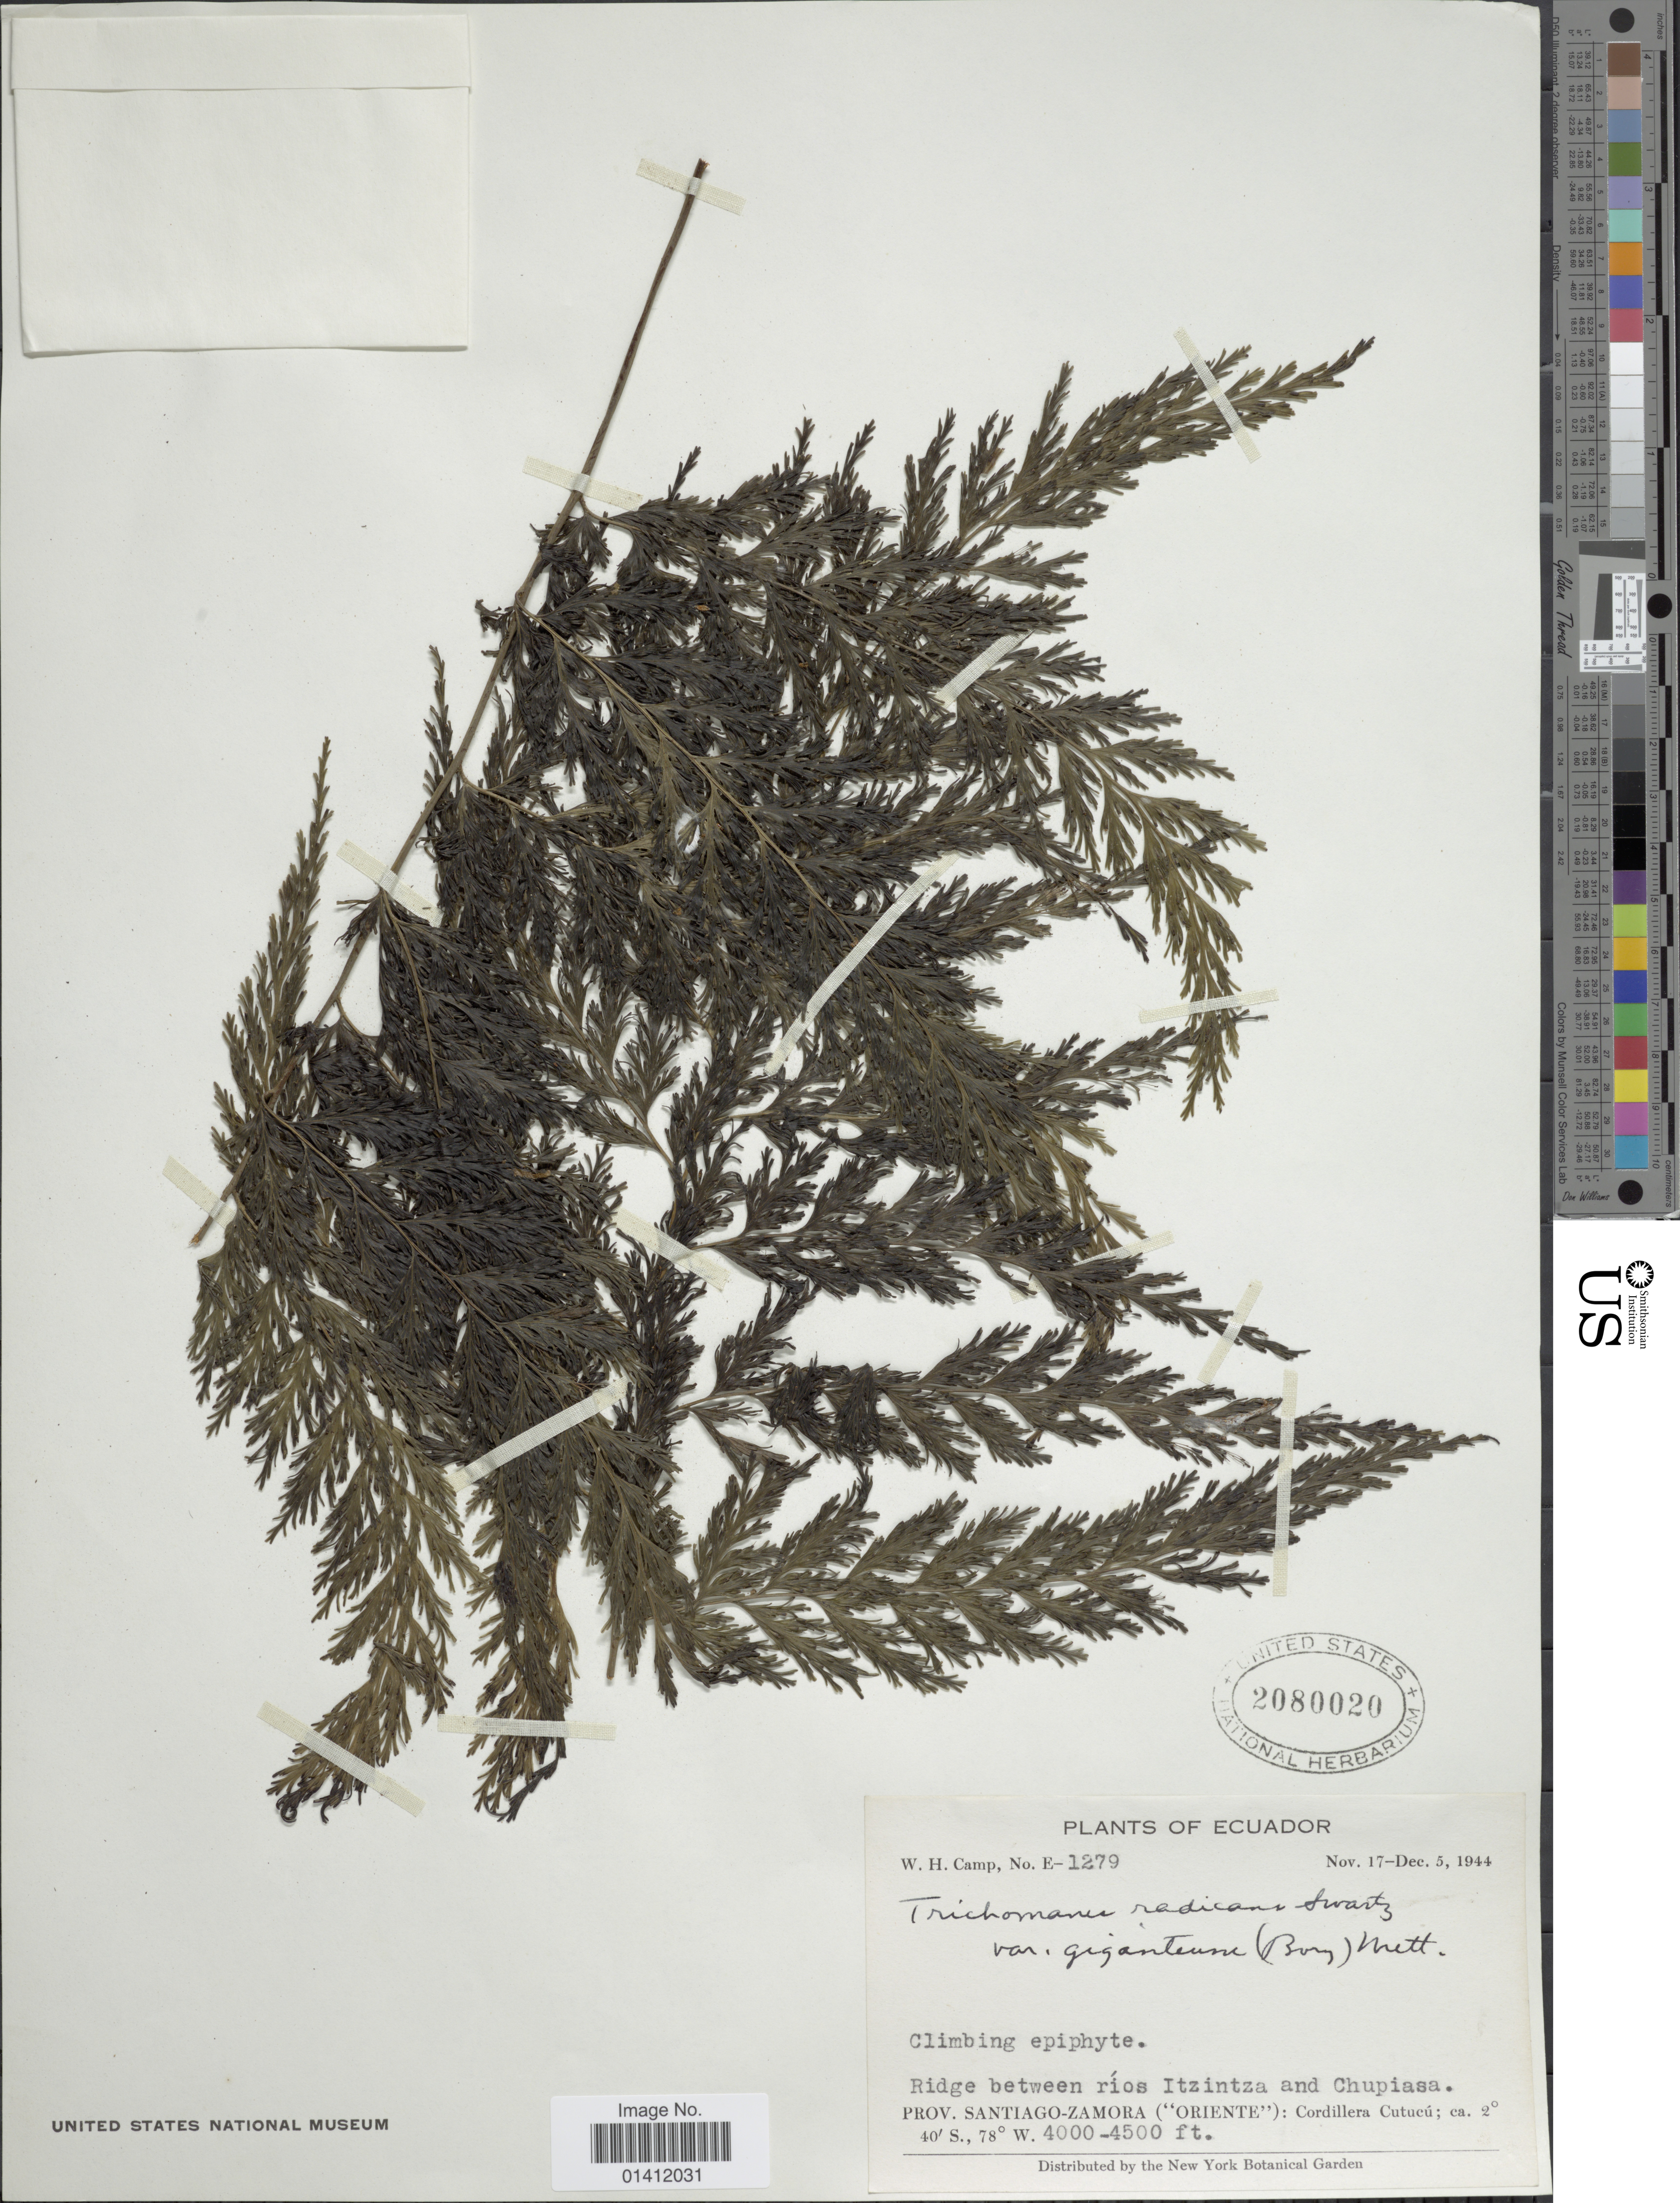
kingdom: Plantae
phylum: Tracheophyta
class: Polypodiopsida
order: Hymenophyllales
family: Hymenophyllaceae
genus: Vandenboschia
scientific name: Vandenboschia radicans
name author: (Sw.) Copel.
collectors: W. H. Camp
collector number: E-1279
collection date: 1944-11-17/1944-12-05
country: Ecuador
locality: Ridge between rios Itzintza and Chupiasa. Prov. Santiago-Zamora ('Oriente'): Cordillera Cutucu.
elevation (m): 1219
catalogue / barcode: US 2080020